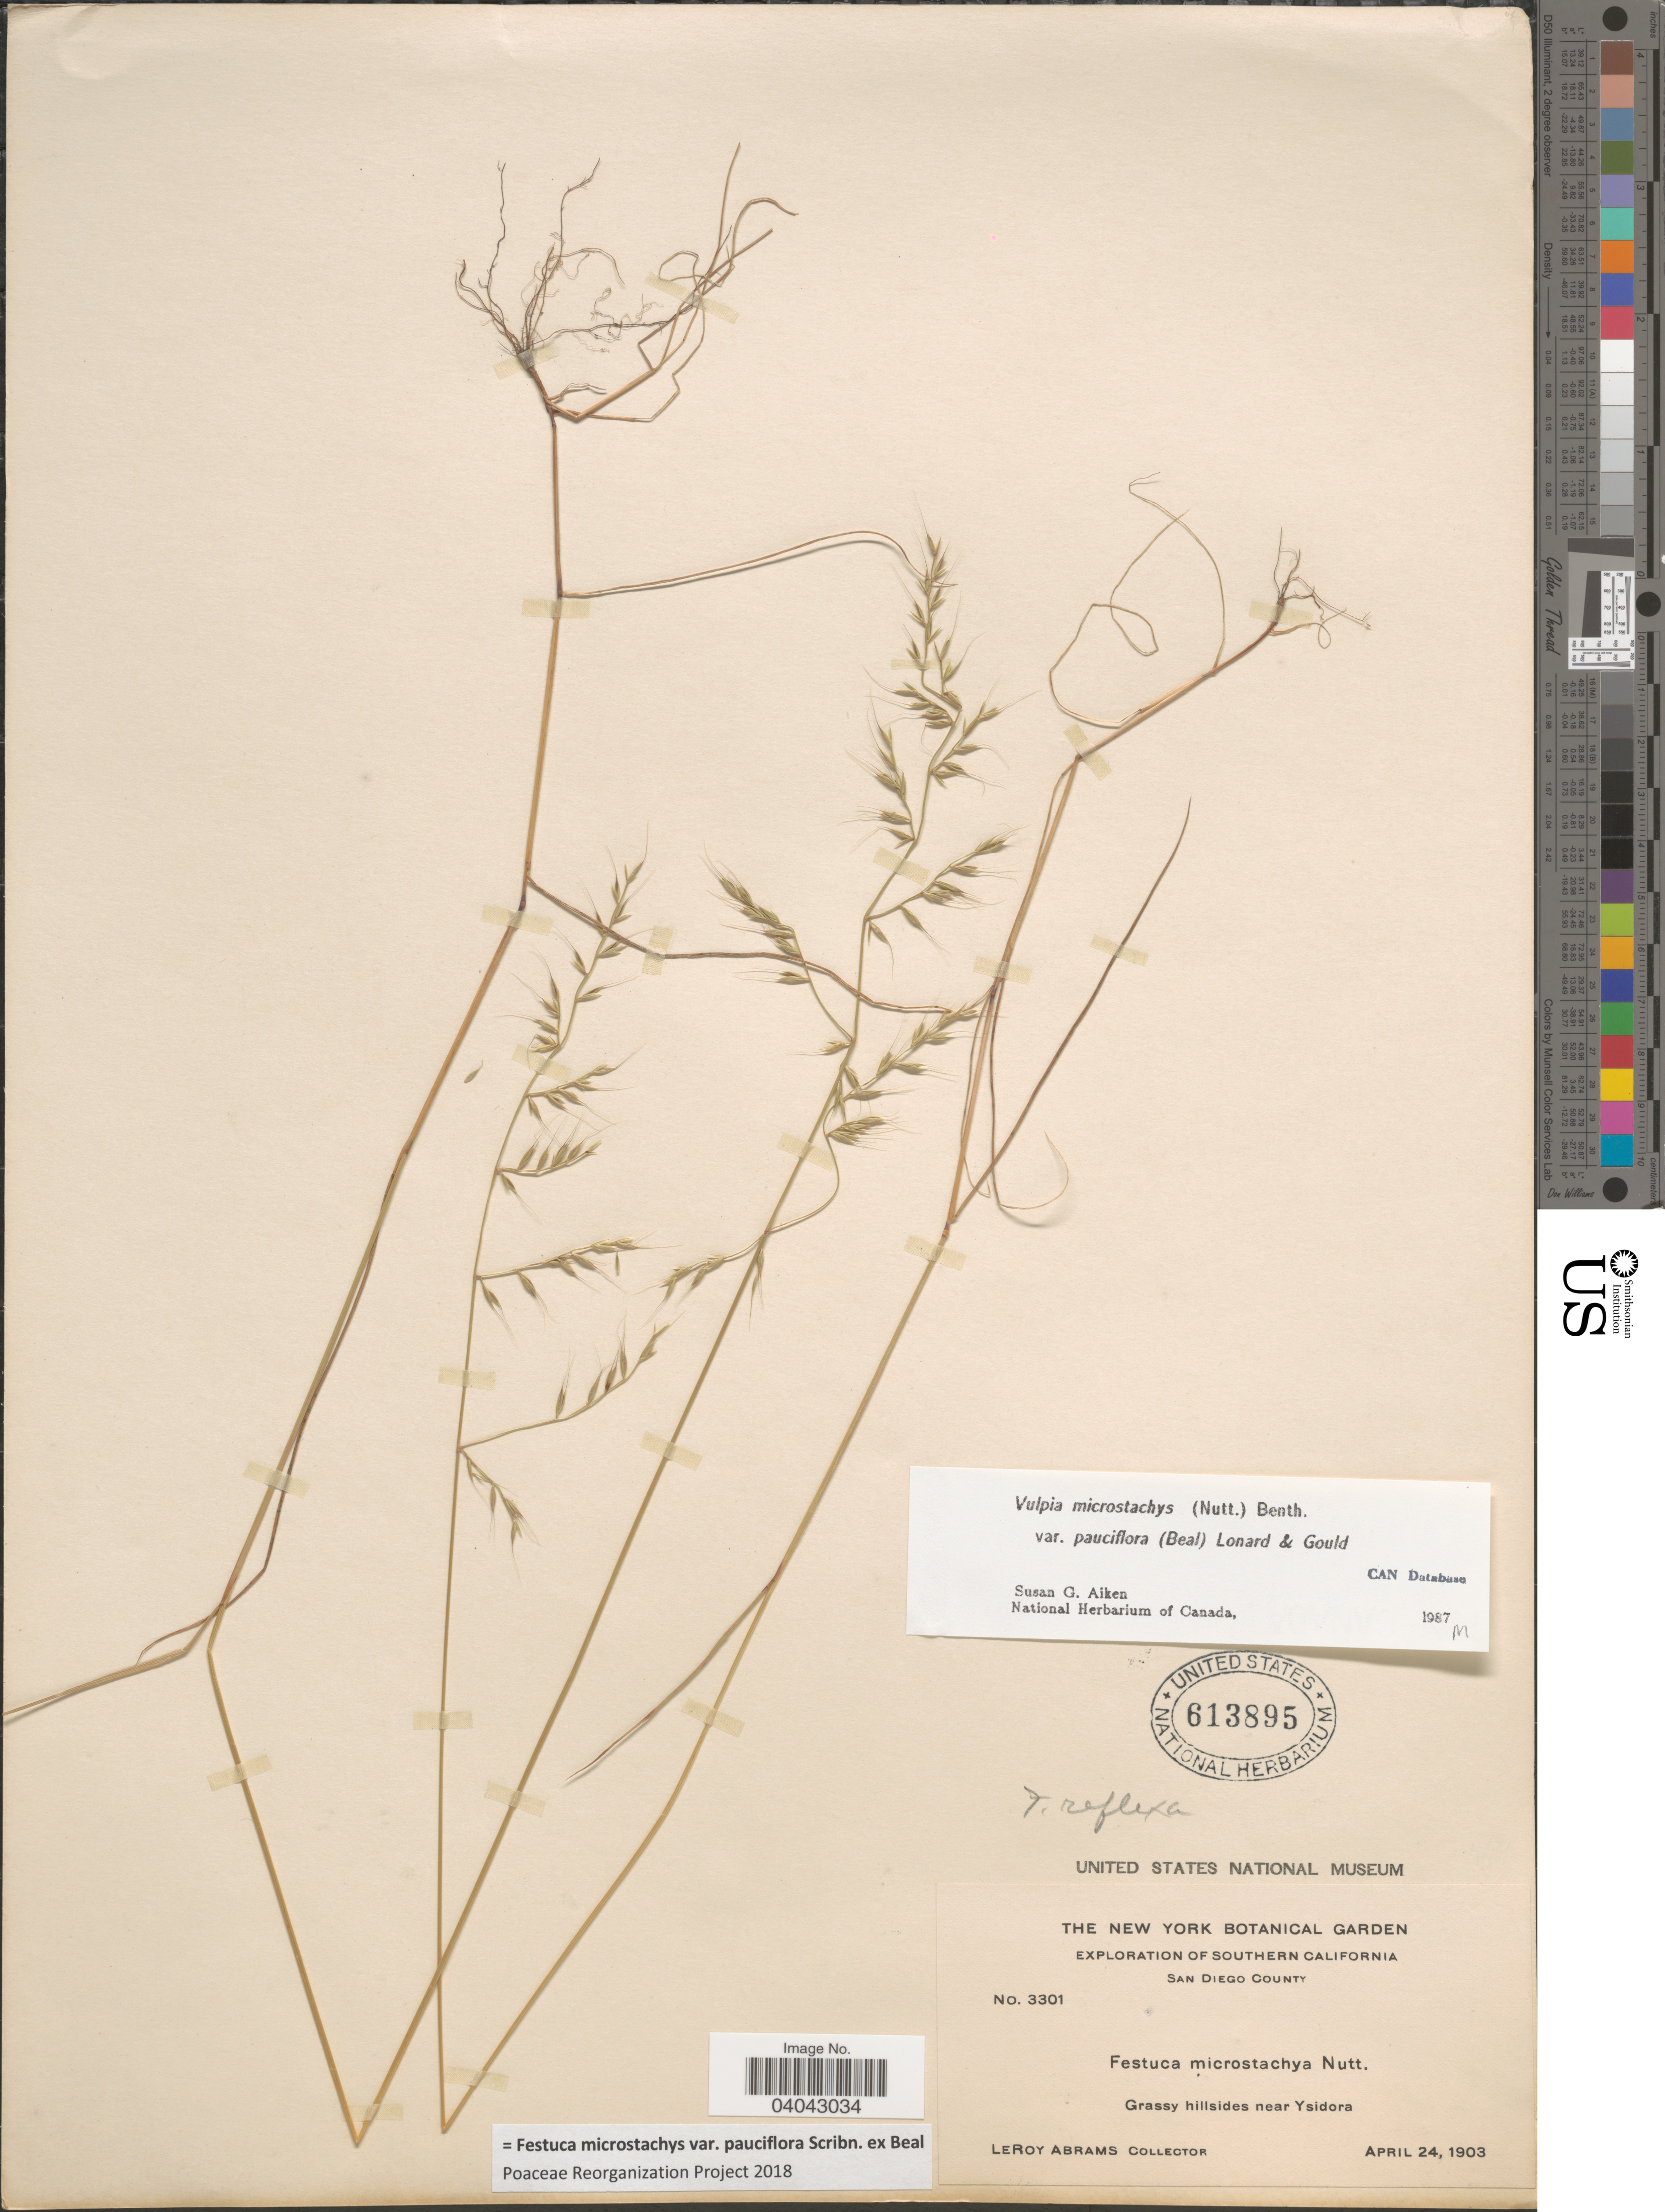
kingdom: Plantae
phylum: Tracheophyta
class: Liliopsida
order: Poales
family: Poaceae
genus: Festuca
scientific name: Festuca microstachys var. pauciflora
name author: Scribn. ex W.J. Beal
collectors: L. Abrams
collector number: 3301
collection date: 1903-04-24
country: United States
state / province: California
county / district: San Diego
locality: Southern California. San Diego County. Grassy hillsides near Ysidora.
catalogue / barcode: US 613895